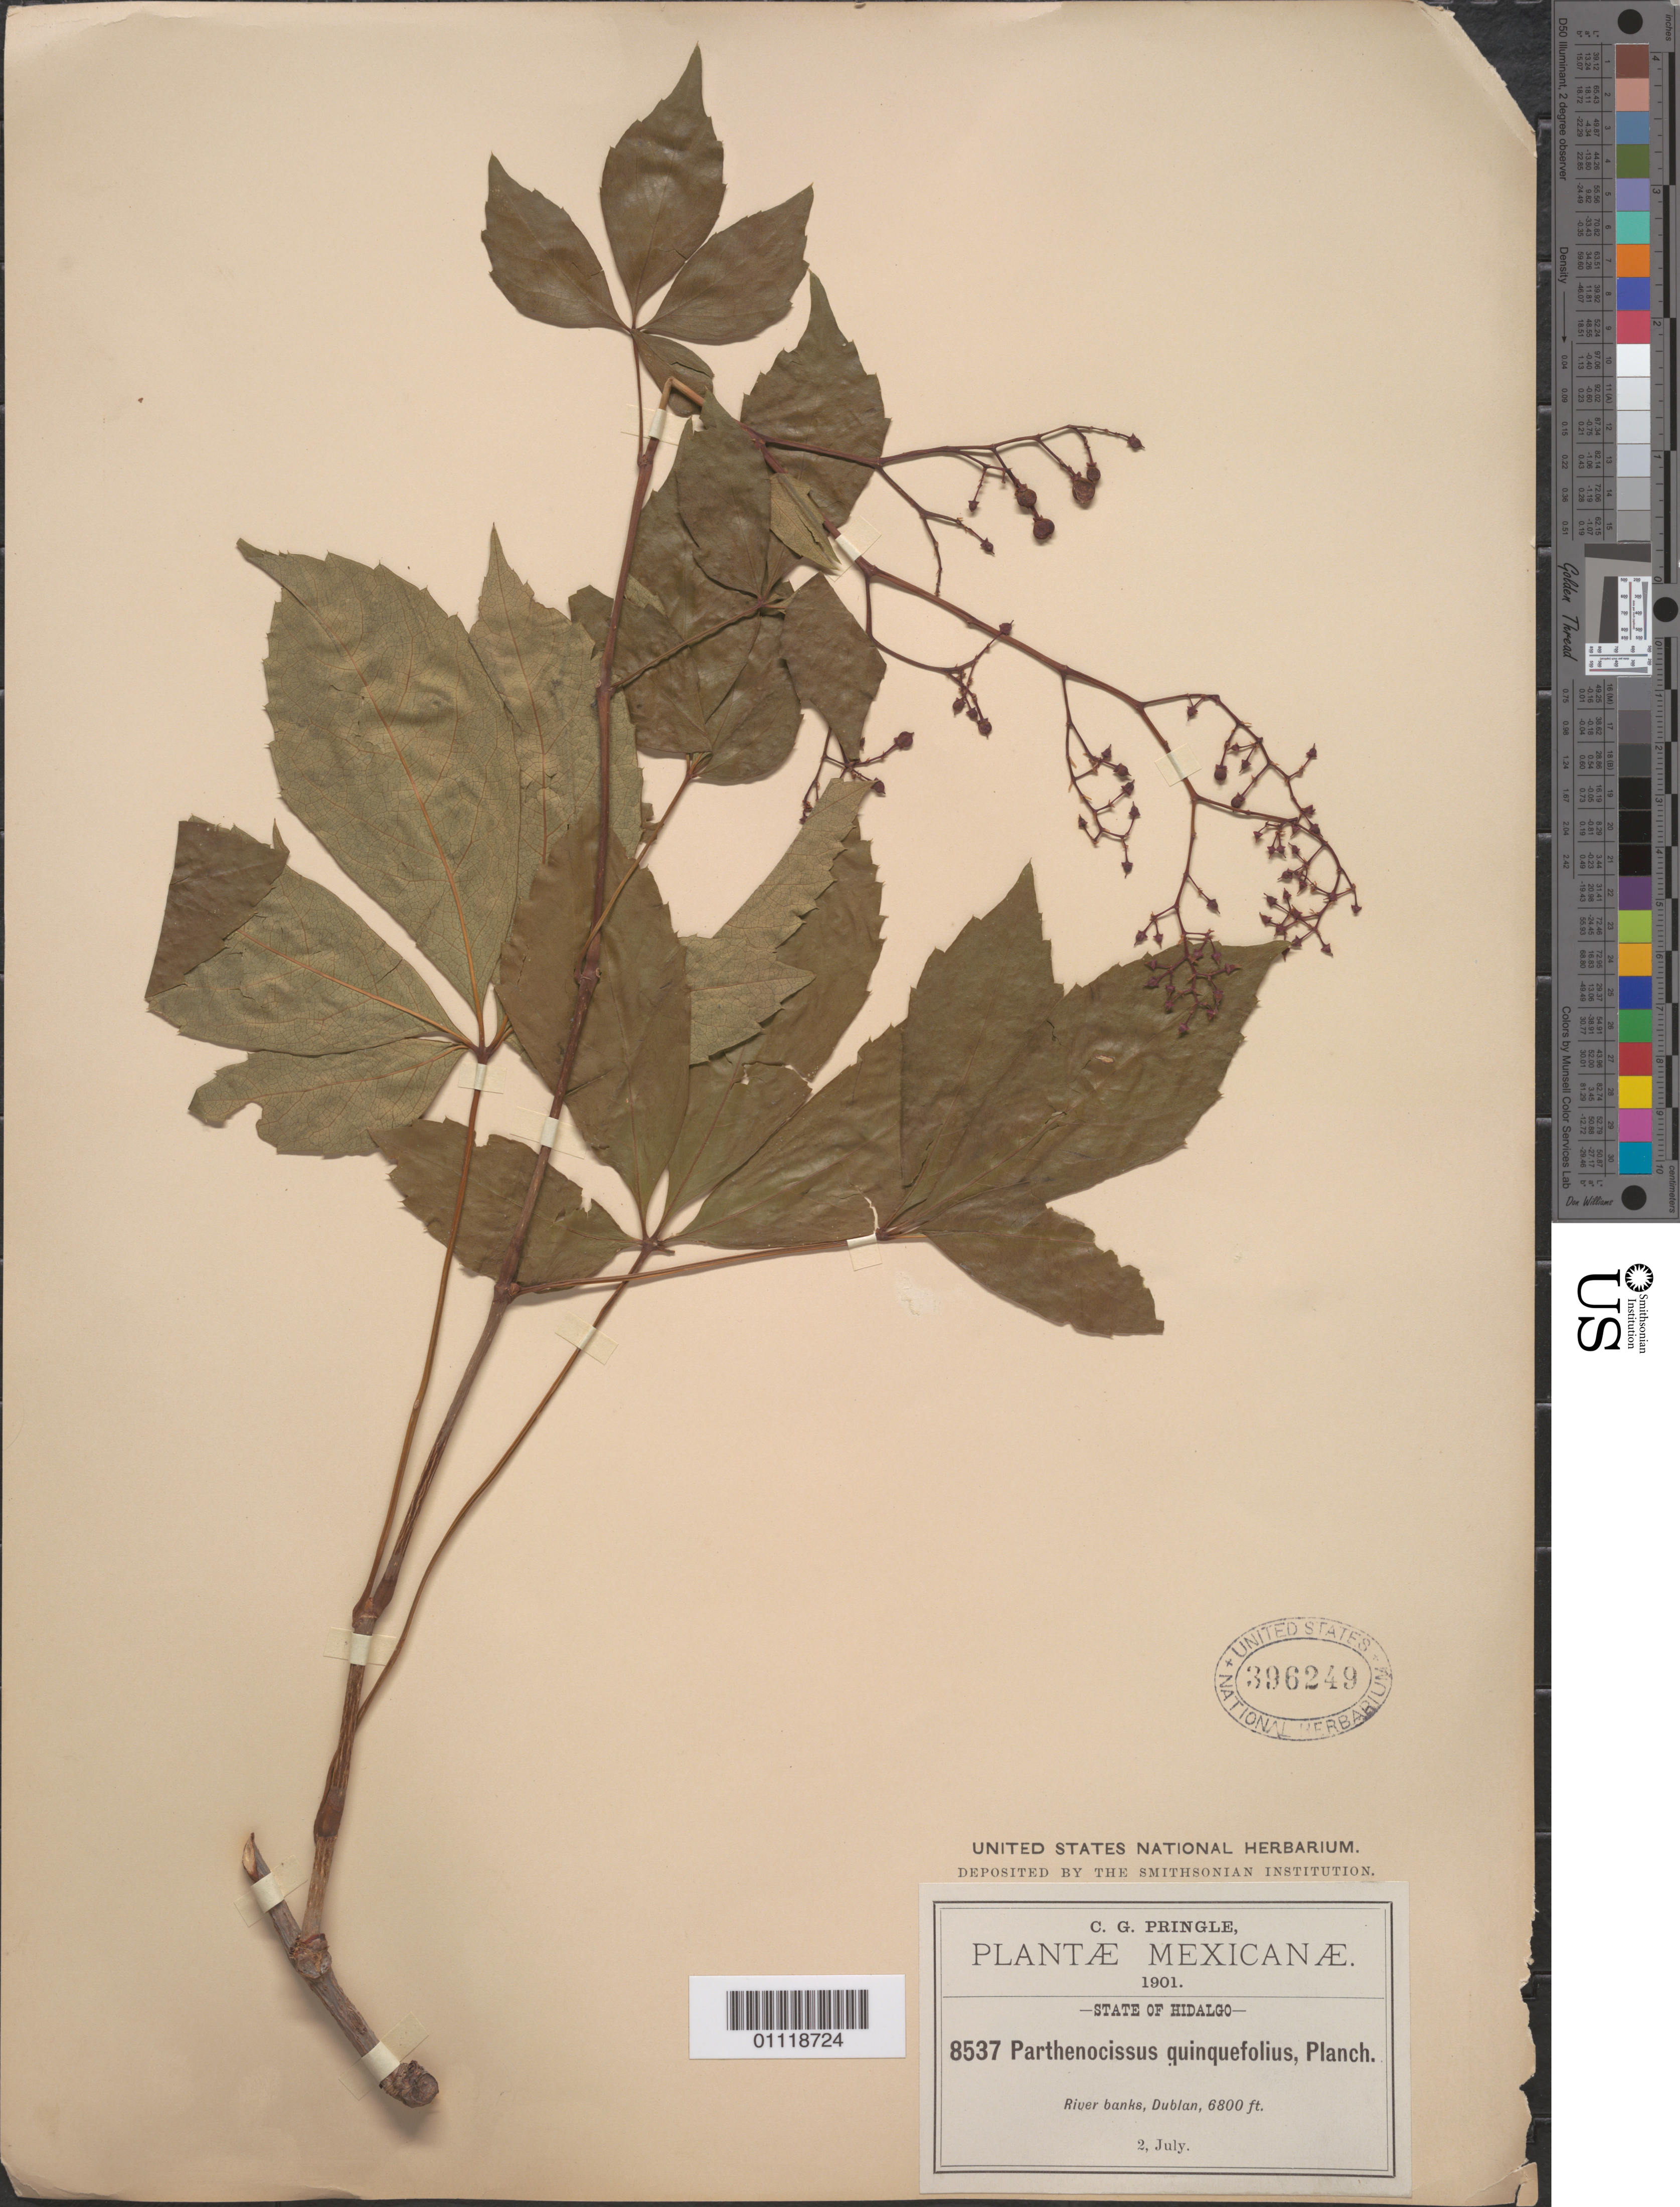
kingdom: Plantae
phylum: Tracheophyta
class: Magnoliopsida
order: Vitales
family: Vitaceae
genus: Parthenocissus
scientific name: Parthenocissus quinquefolia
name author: (L.) Planch.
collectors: C. G. Pringle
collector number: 8537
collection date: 1901-07-02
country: Mexico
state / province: Hidalgo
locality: Dublan.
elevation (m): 2073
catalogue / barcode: US 396249